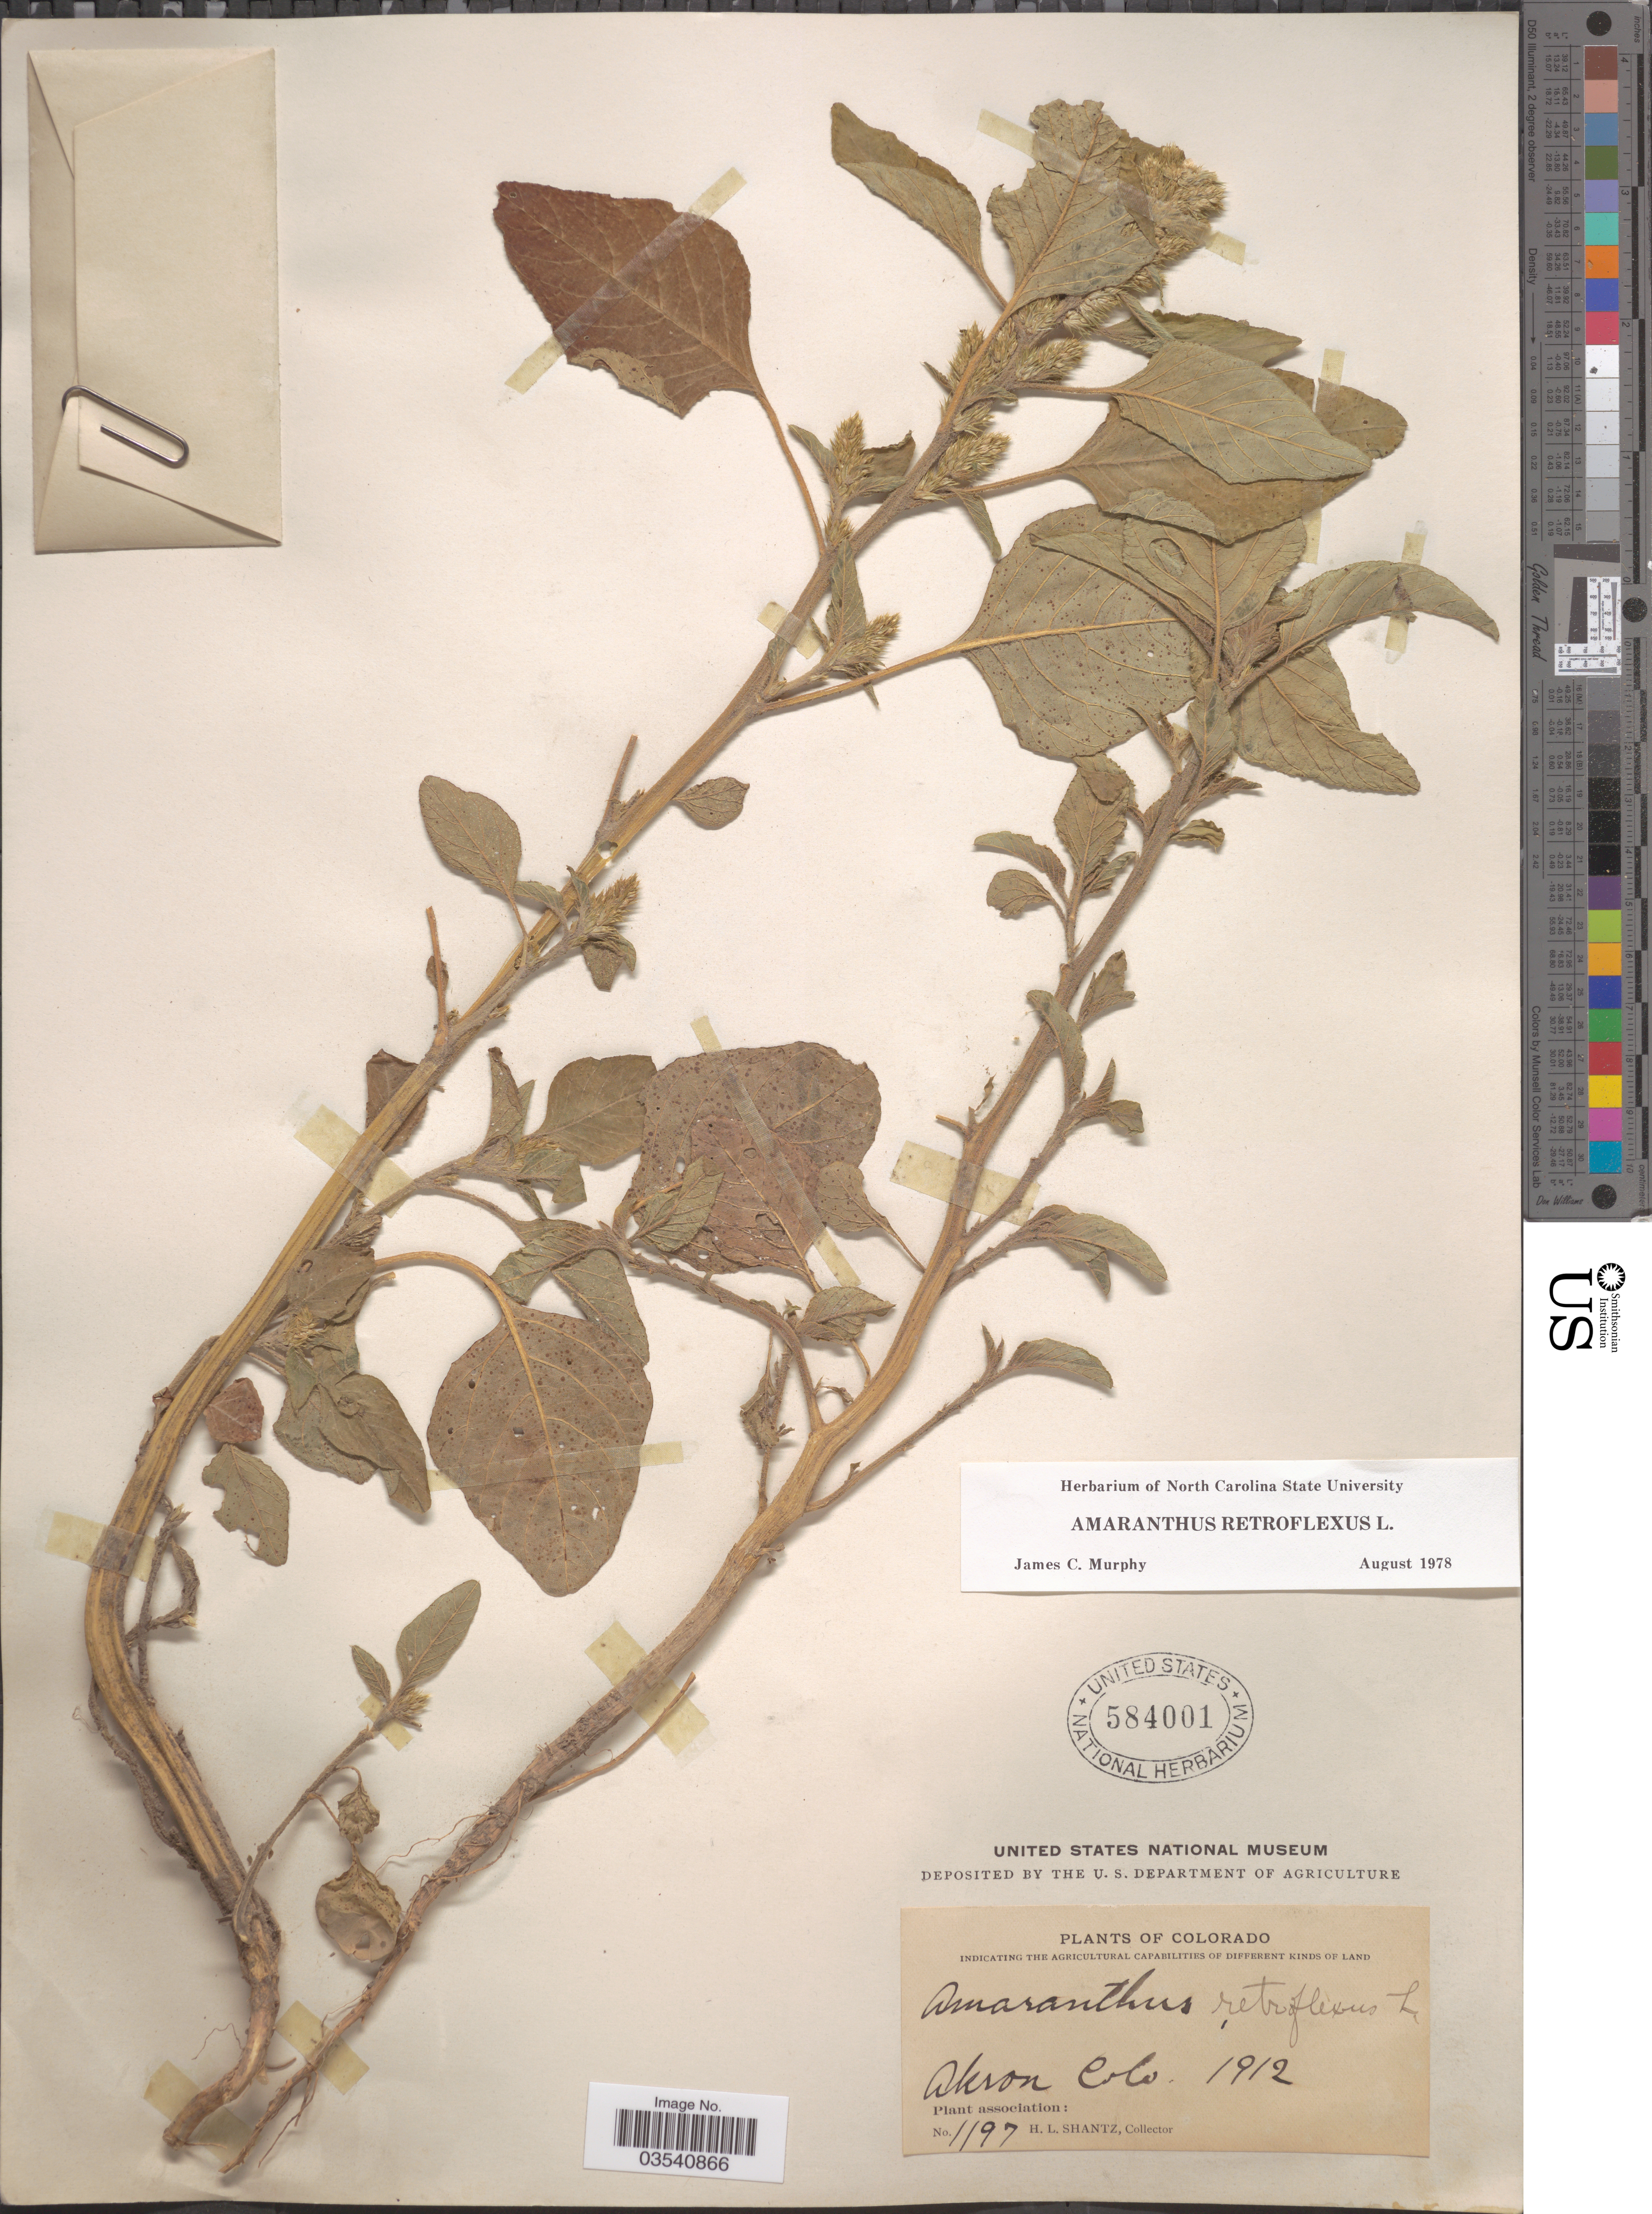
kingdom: Plantae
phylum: Tracheophyta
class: Magnoliopsida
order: Caryophyllales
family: Amaranthaceae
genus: Amaranthus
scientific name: Amaranthus retroflexus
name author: L.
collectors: H. Shantz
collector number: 1197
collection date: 1912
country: United States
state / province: Colorado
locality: Akron.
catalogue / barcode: US 584001